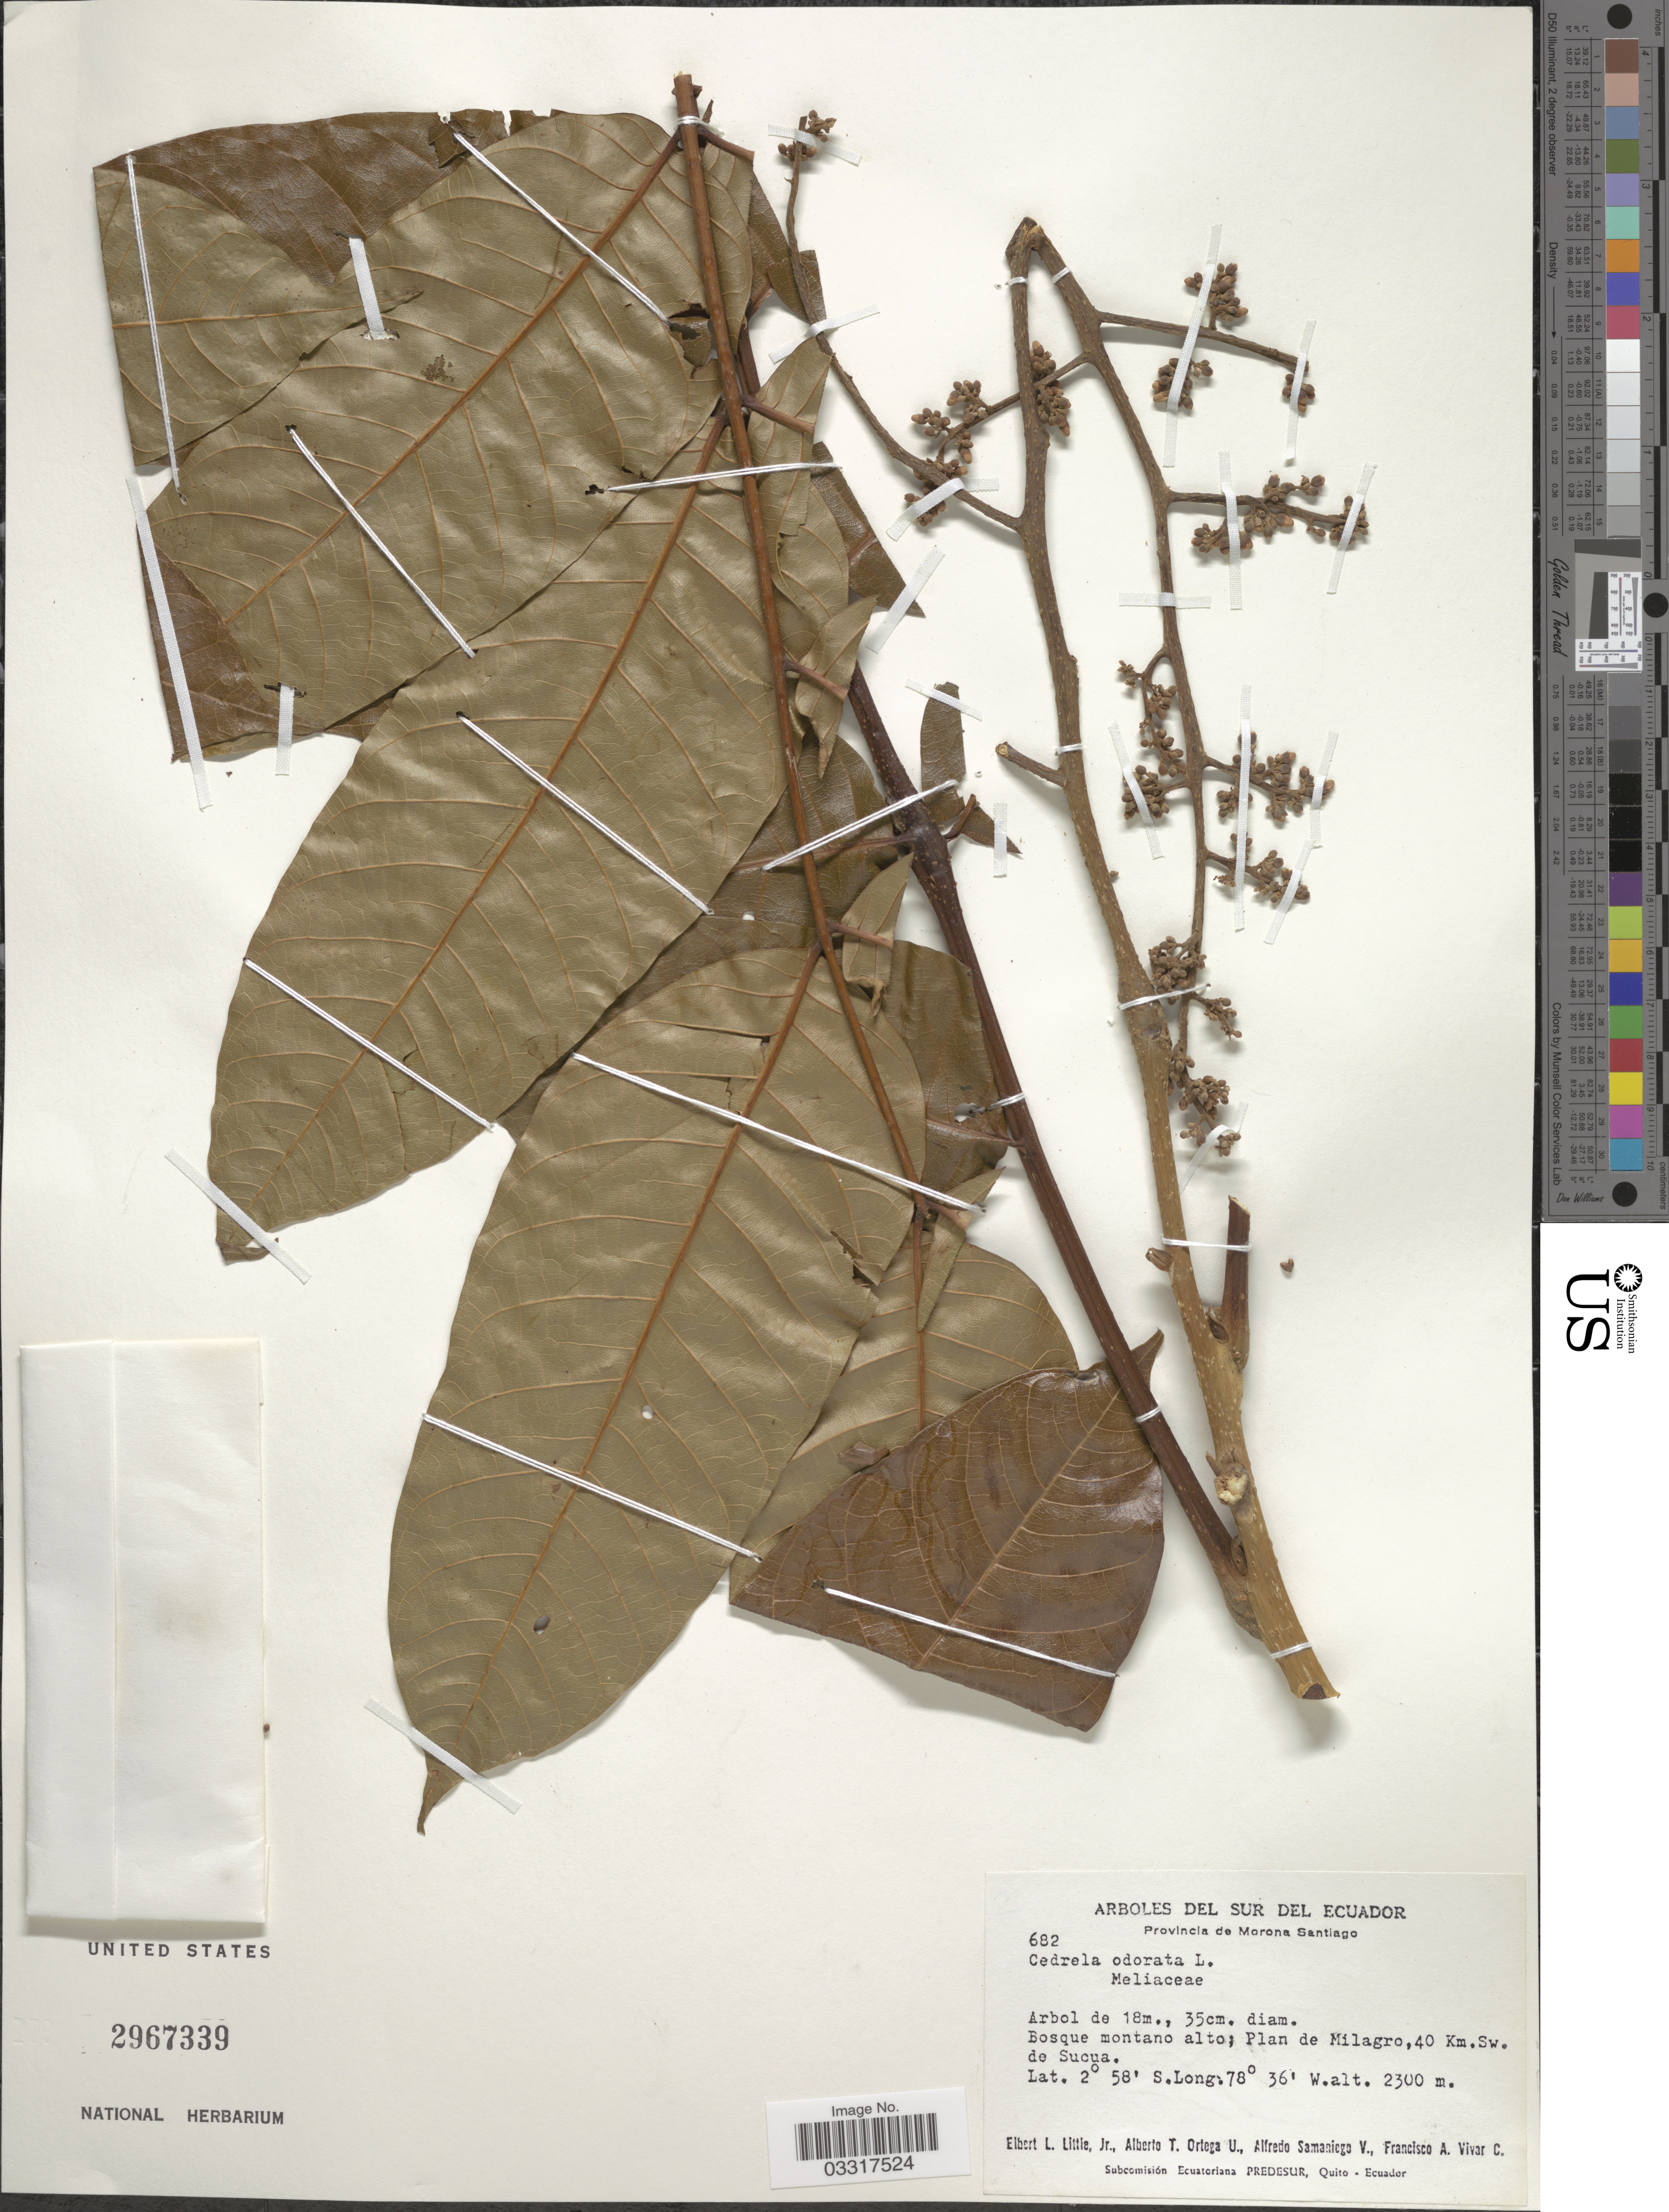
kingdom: Plantae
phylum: Tracheophyta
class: Magnoliopsida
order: Sapindales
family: Meliaceae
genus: Cedrela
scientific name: Cedrela odorata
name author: L.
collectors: E. L. Little, A. T. Ortega U., A. V. Samaniego & F. A. Vivar C.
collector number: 682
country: Ecuador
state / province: Morona-Santiago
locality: Sur del Ecuador. Bosque montano alto; Plan de Milagro, 40 Km. Sw. de Sucua.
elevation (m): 2300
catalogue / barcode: US 2967339